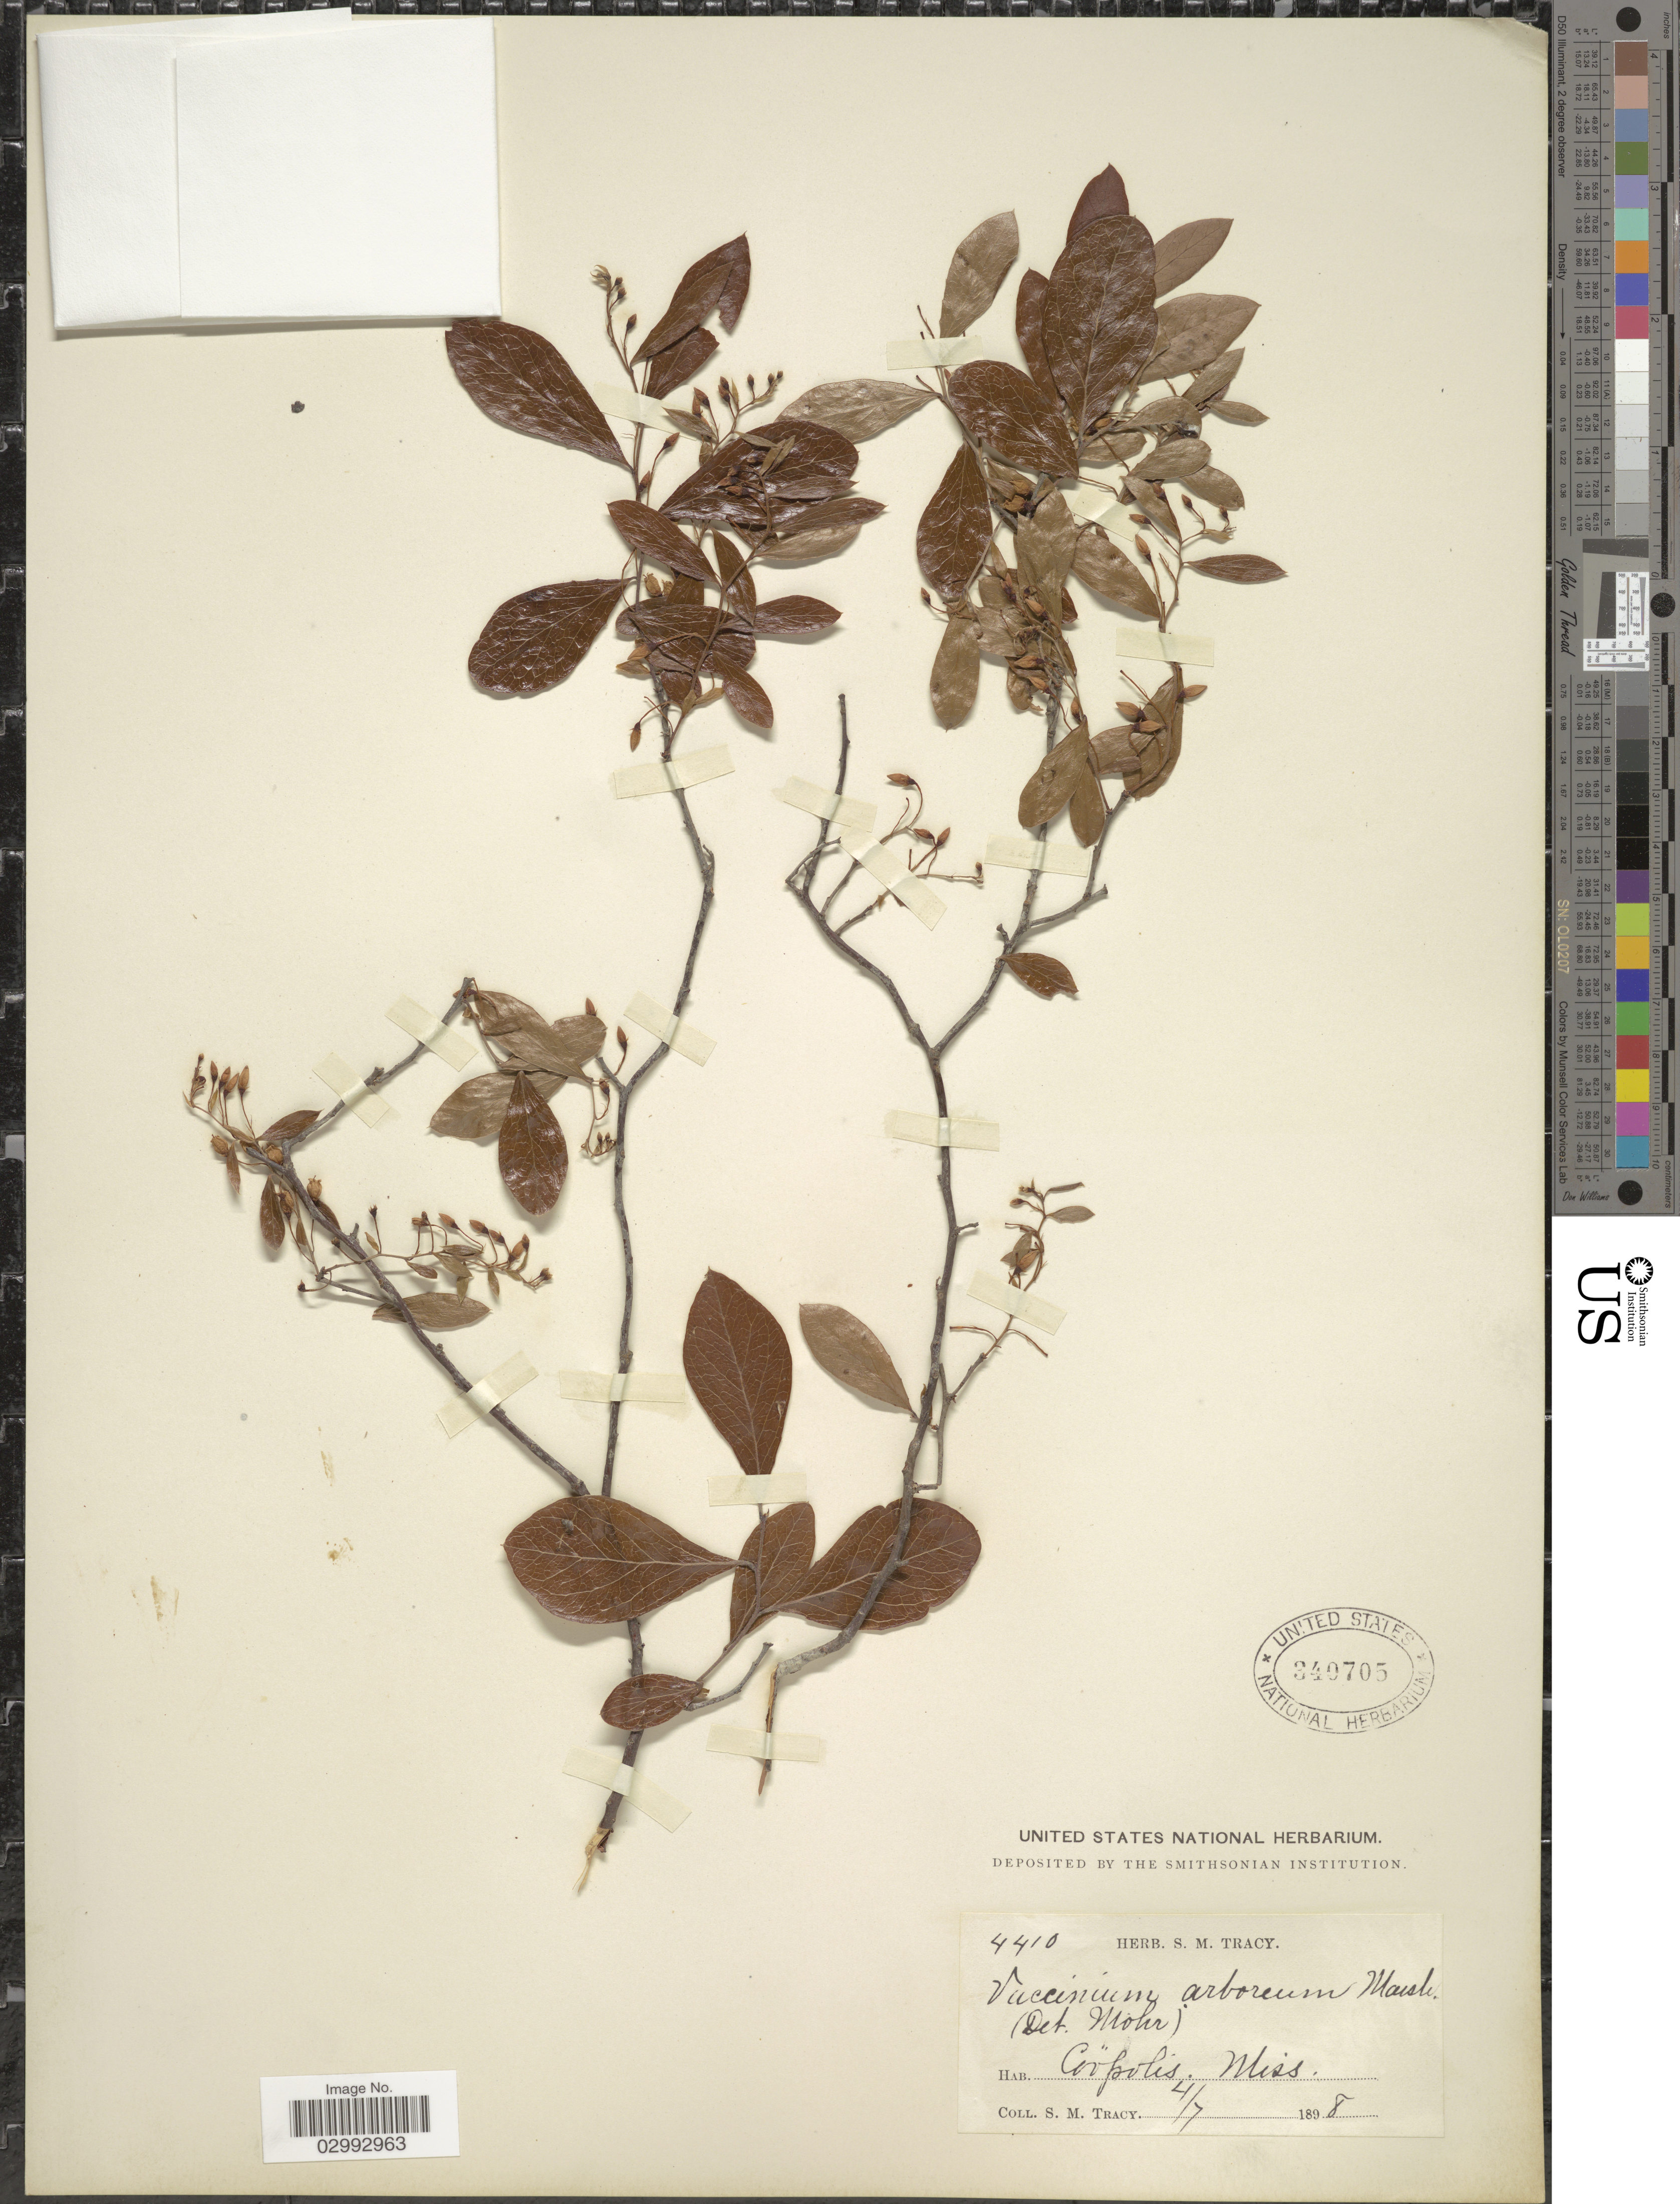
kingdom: Plantae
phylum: Tracheophyta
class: Magnoliopsida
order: Ericales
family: Ericaceae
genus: Batodendron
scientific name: Batodendron arboreum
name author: Nutt.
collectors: S. M. Tracy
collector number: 4410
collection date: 1898-04-07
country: United States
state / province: Mississippi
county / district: Harrison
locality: Coopolis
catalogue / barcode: US 340705